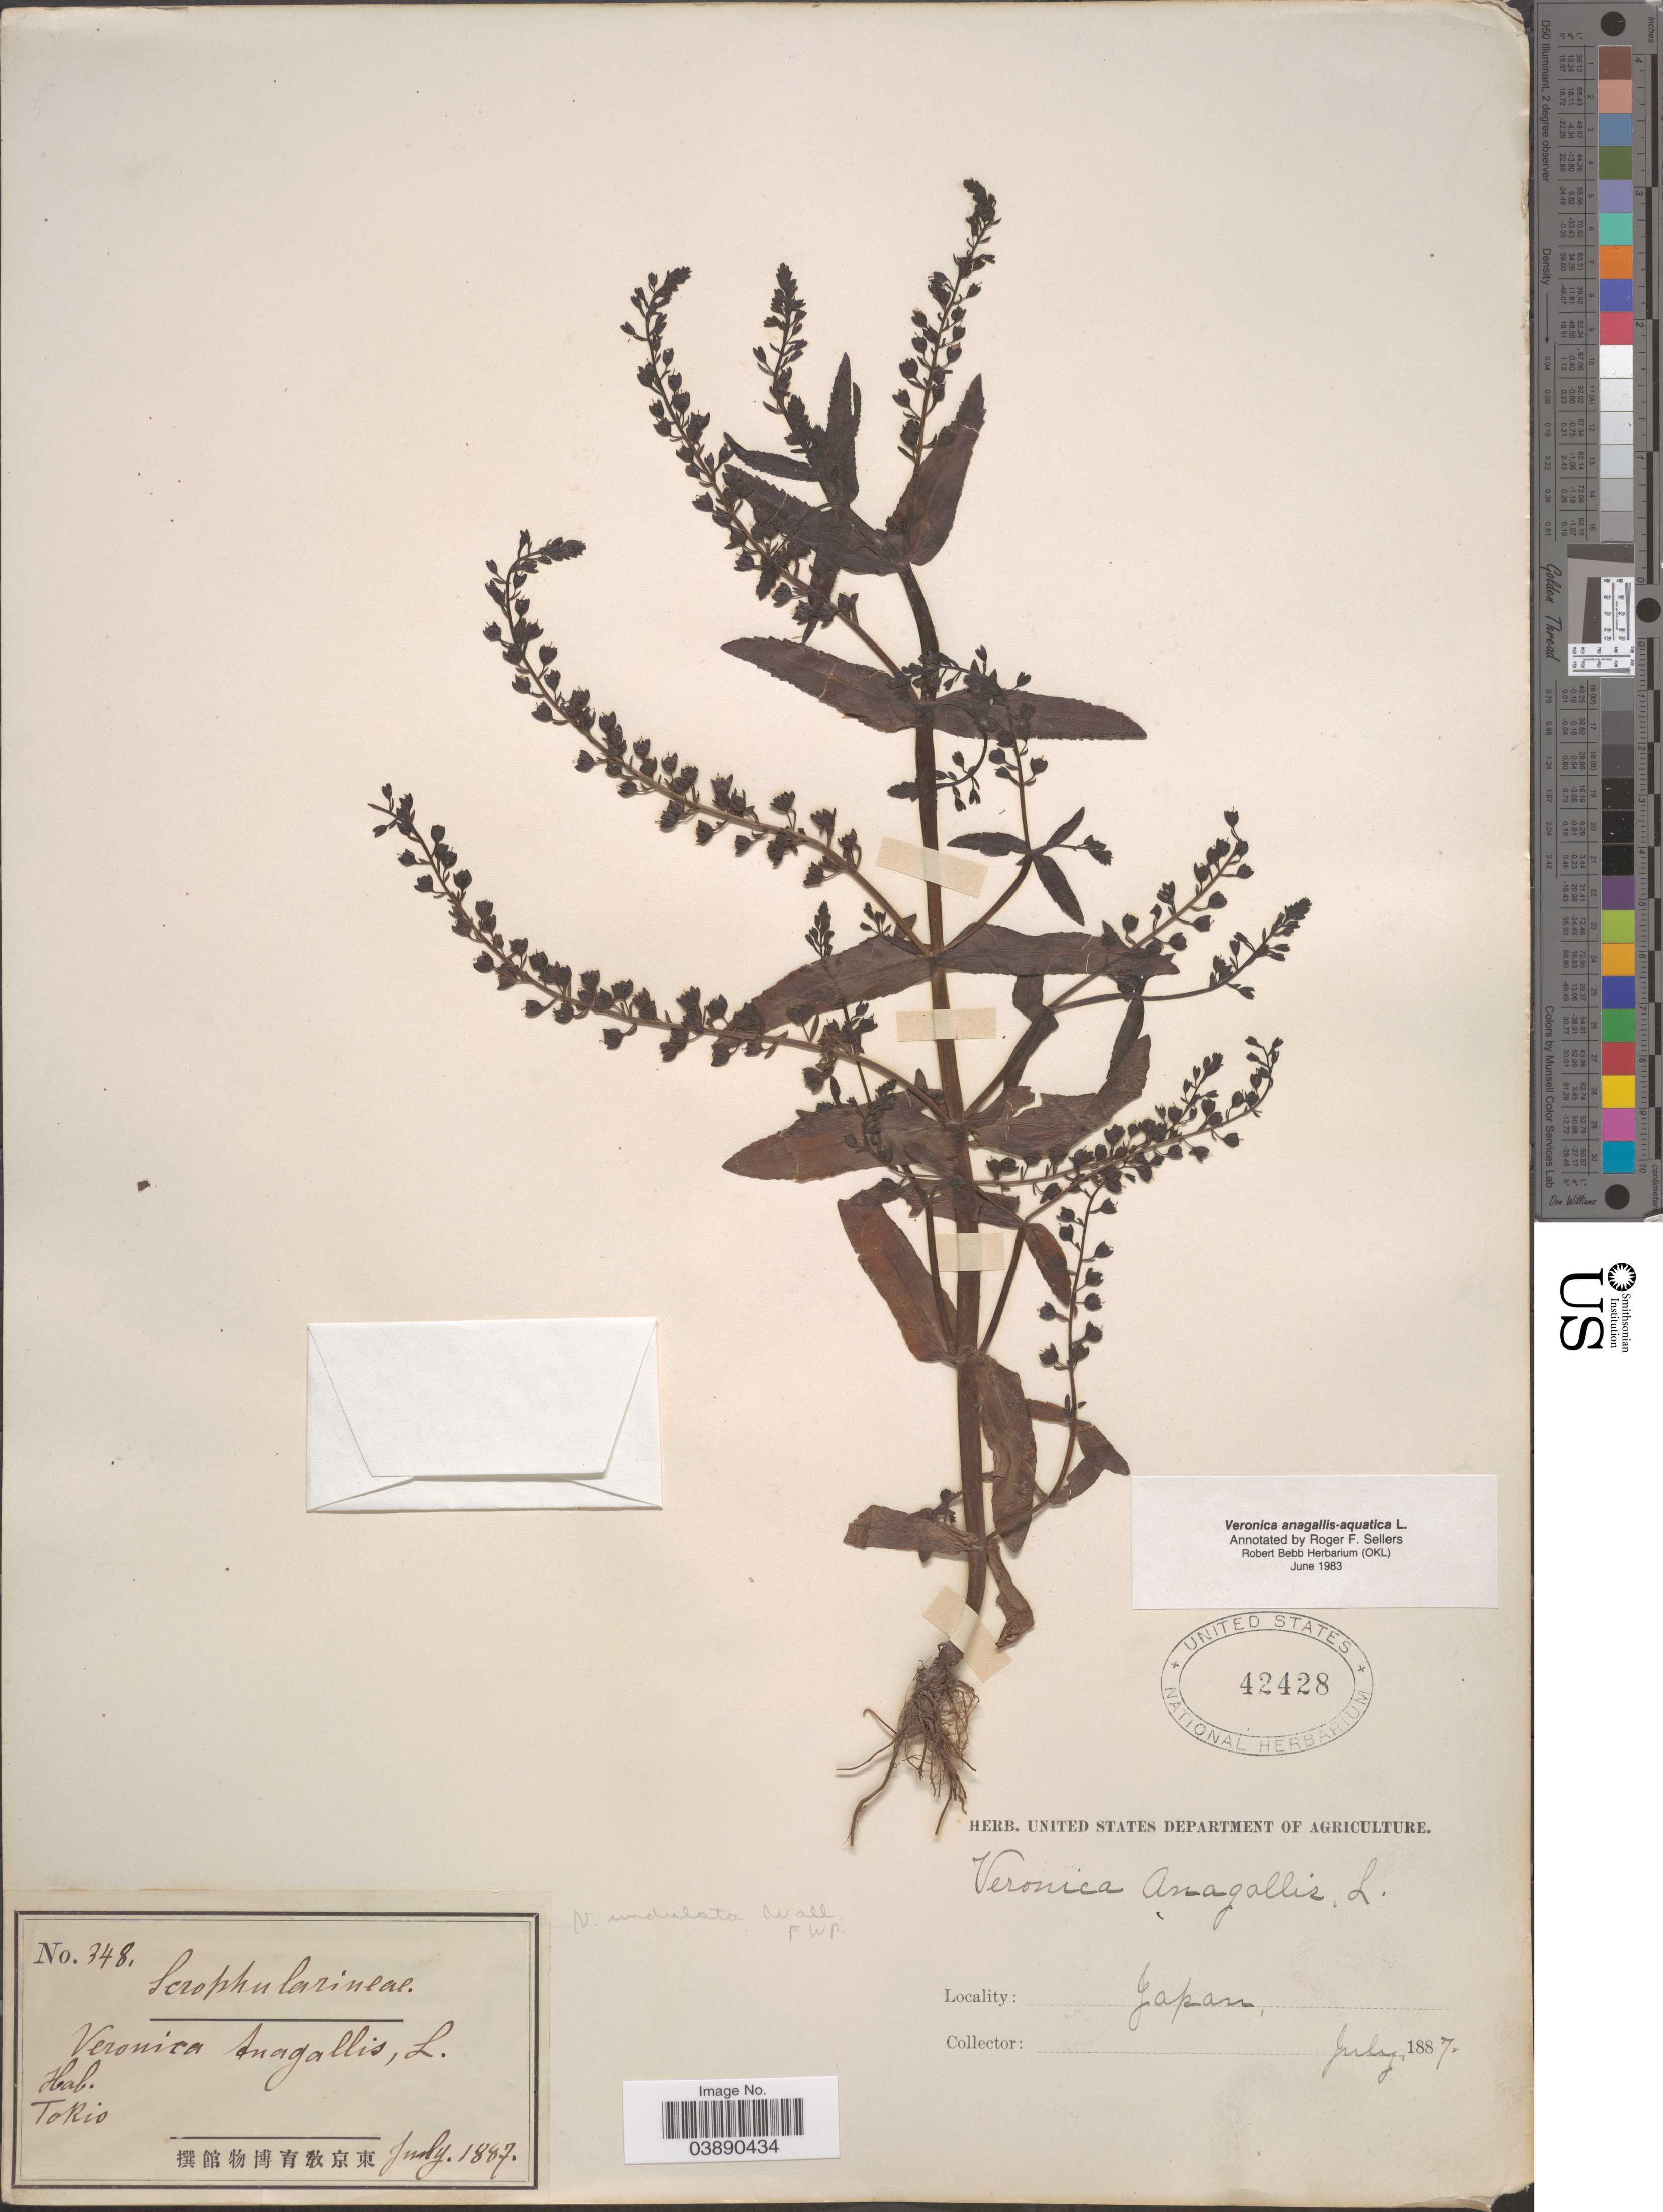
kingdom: Plantae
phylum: Tracheophyta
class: Magnoliopsida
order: Lamiales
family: Plantaginaceae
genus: Veronica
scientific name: Veronica undulata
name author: Wall.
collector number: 348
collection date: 1887-07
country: Japan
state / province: Tokyo, Federal City of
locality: Tokio.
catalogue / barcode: US 42428